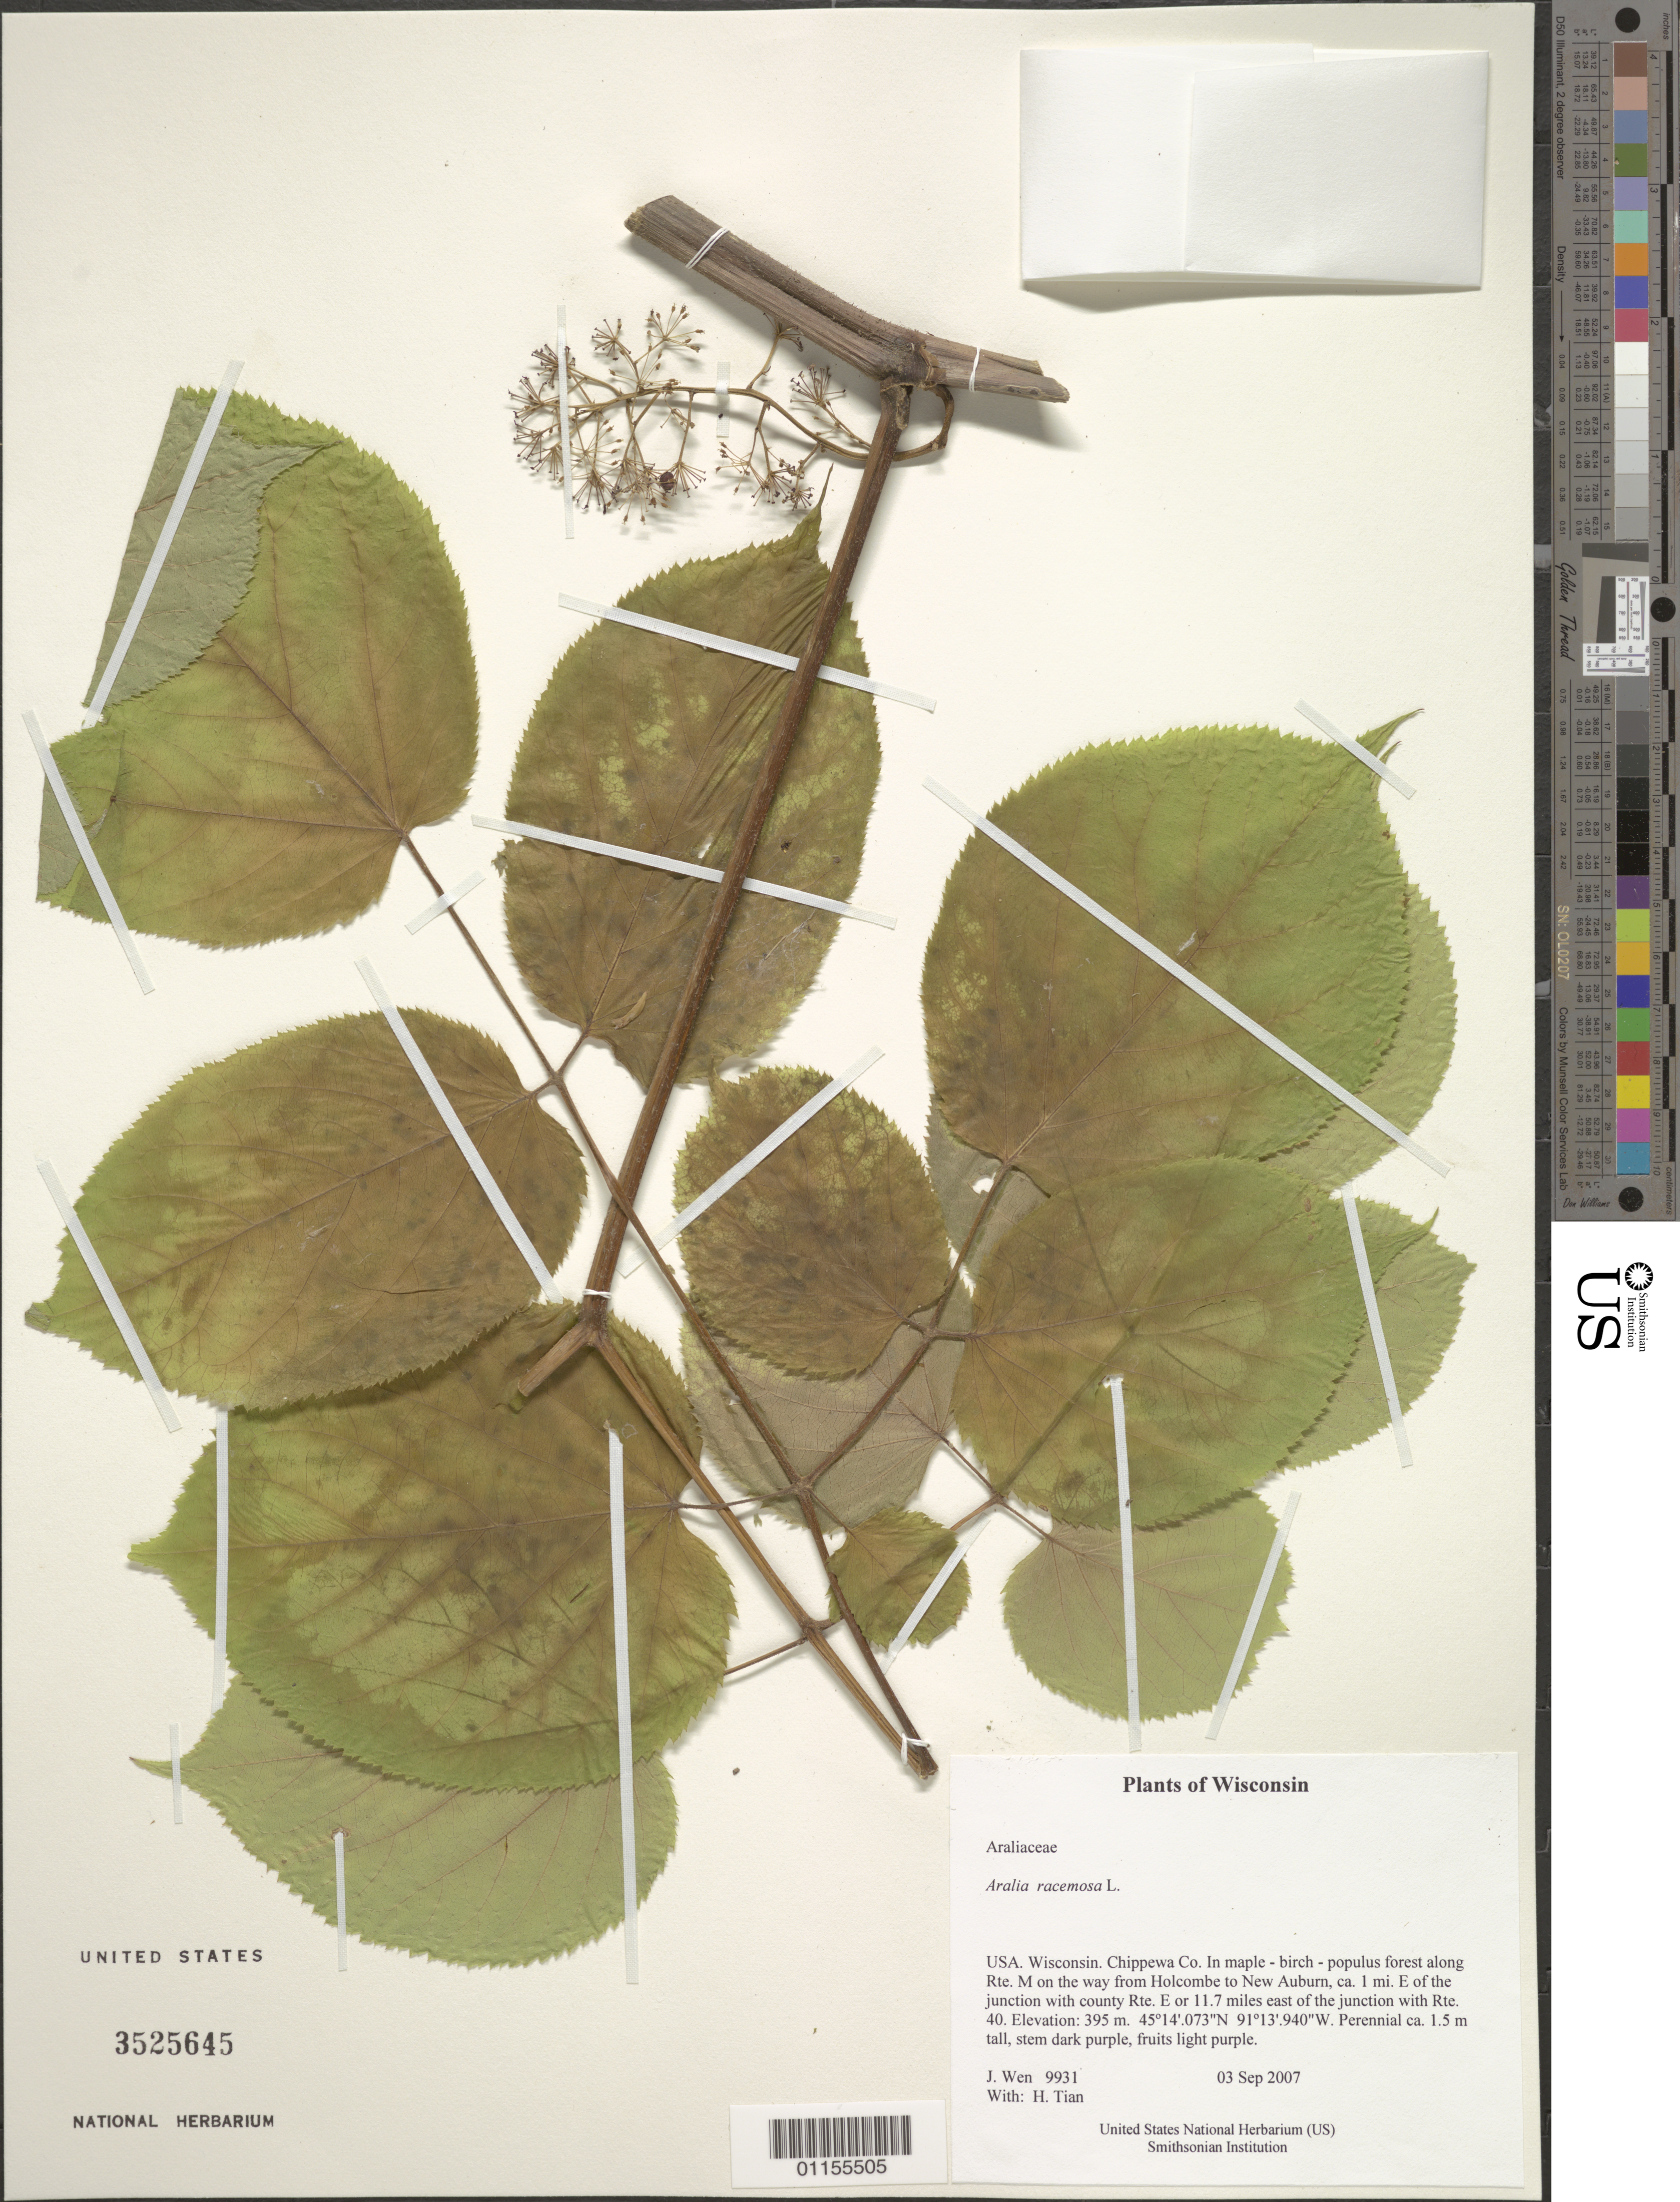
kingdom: Plantae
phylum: Tracheophyta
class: Magnoliopsida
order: Apiales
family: Araliaceae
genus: Aralia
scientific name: Aralia racemosa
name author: L.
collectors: J. Wen & H. Tian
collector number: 9931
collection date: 2007-09-03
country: United States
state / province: Wisconsin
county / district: Chippewa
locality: Along Rte. M on the way from Holcombe to New Auburn, ca 1 mi E of the junction with county Rte. E or 11.7 mi E of the junction with Rte. 40.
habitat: In maple - birch - populus forest .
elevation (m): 395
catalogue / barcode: US 3525645